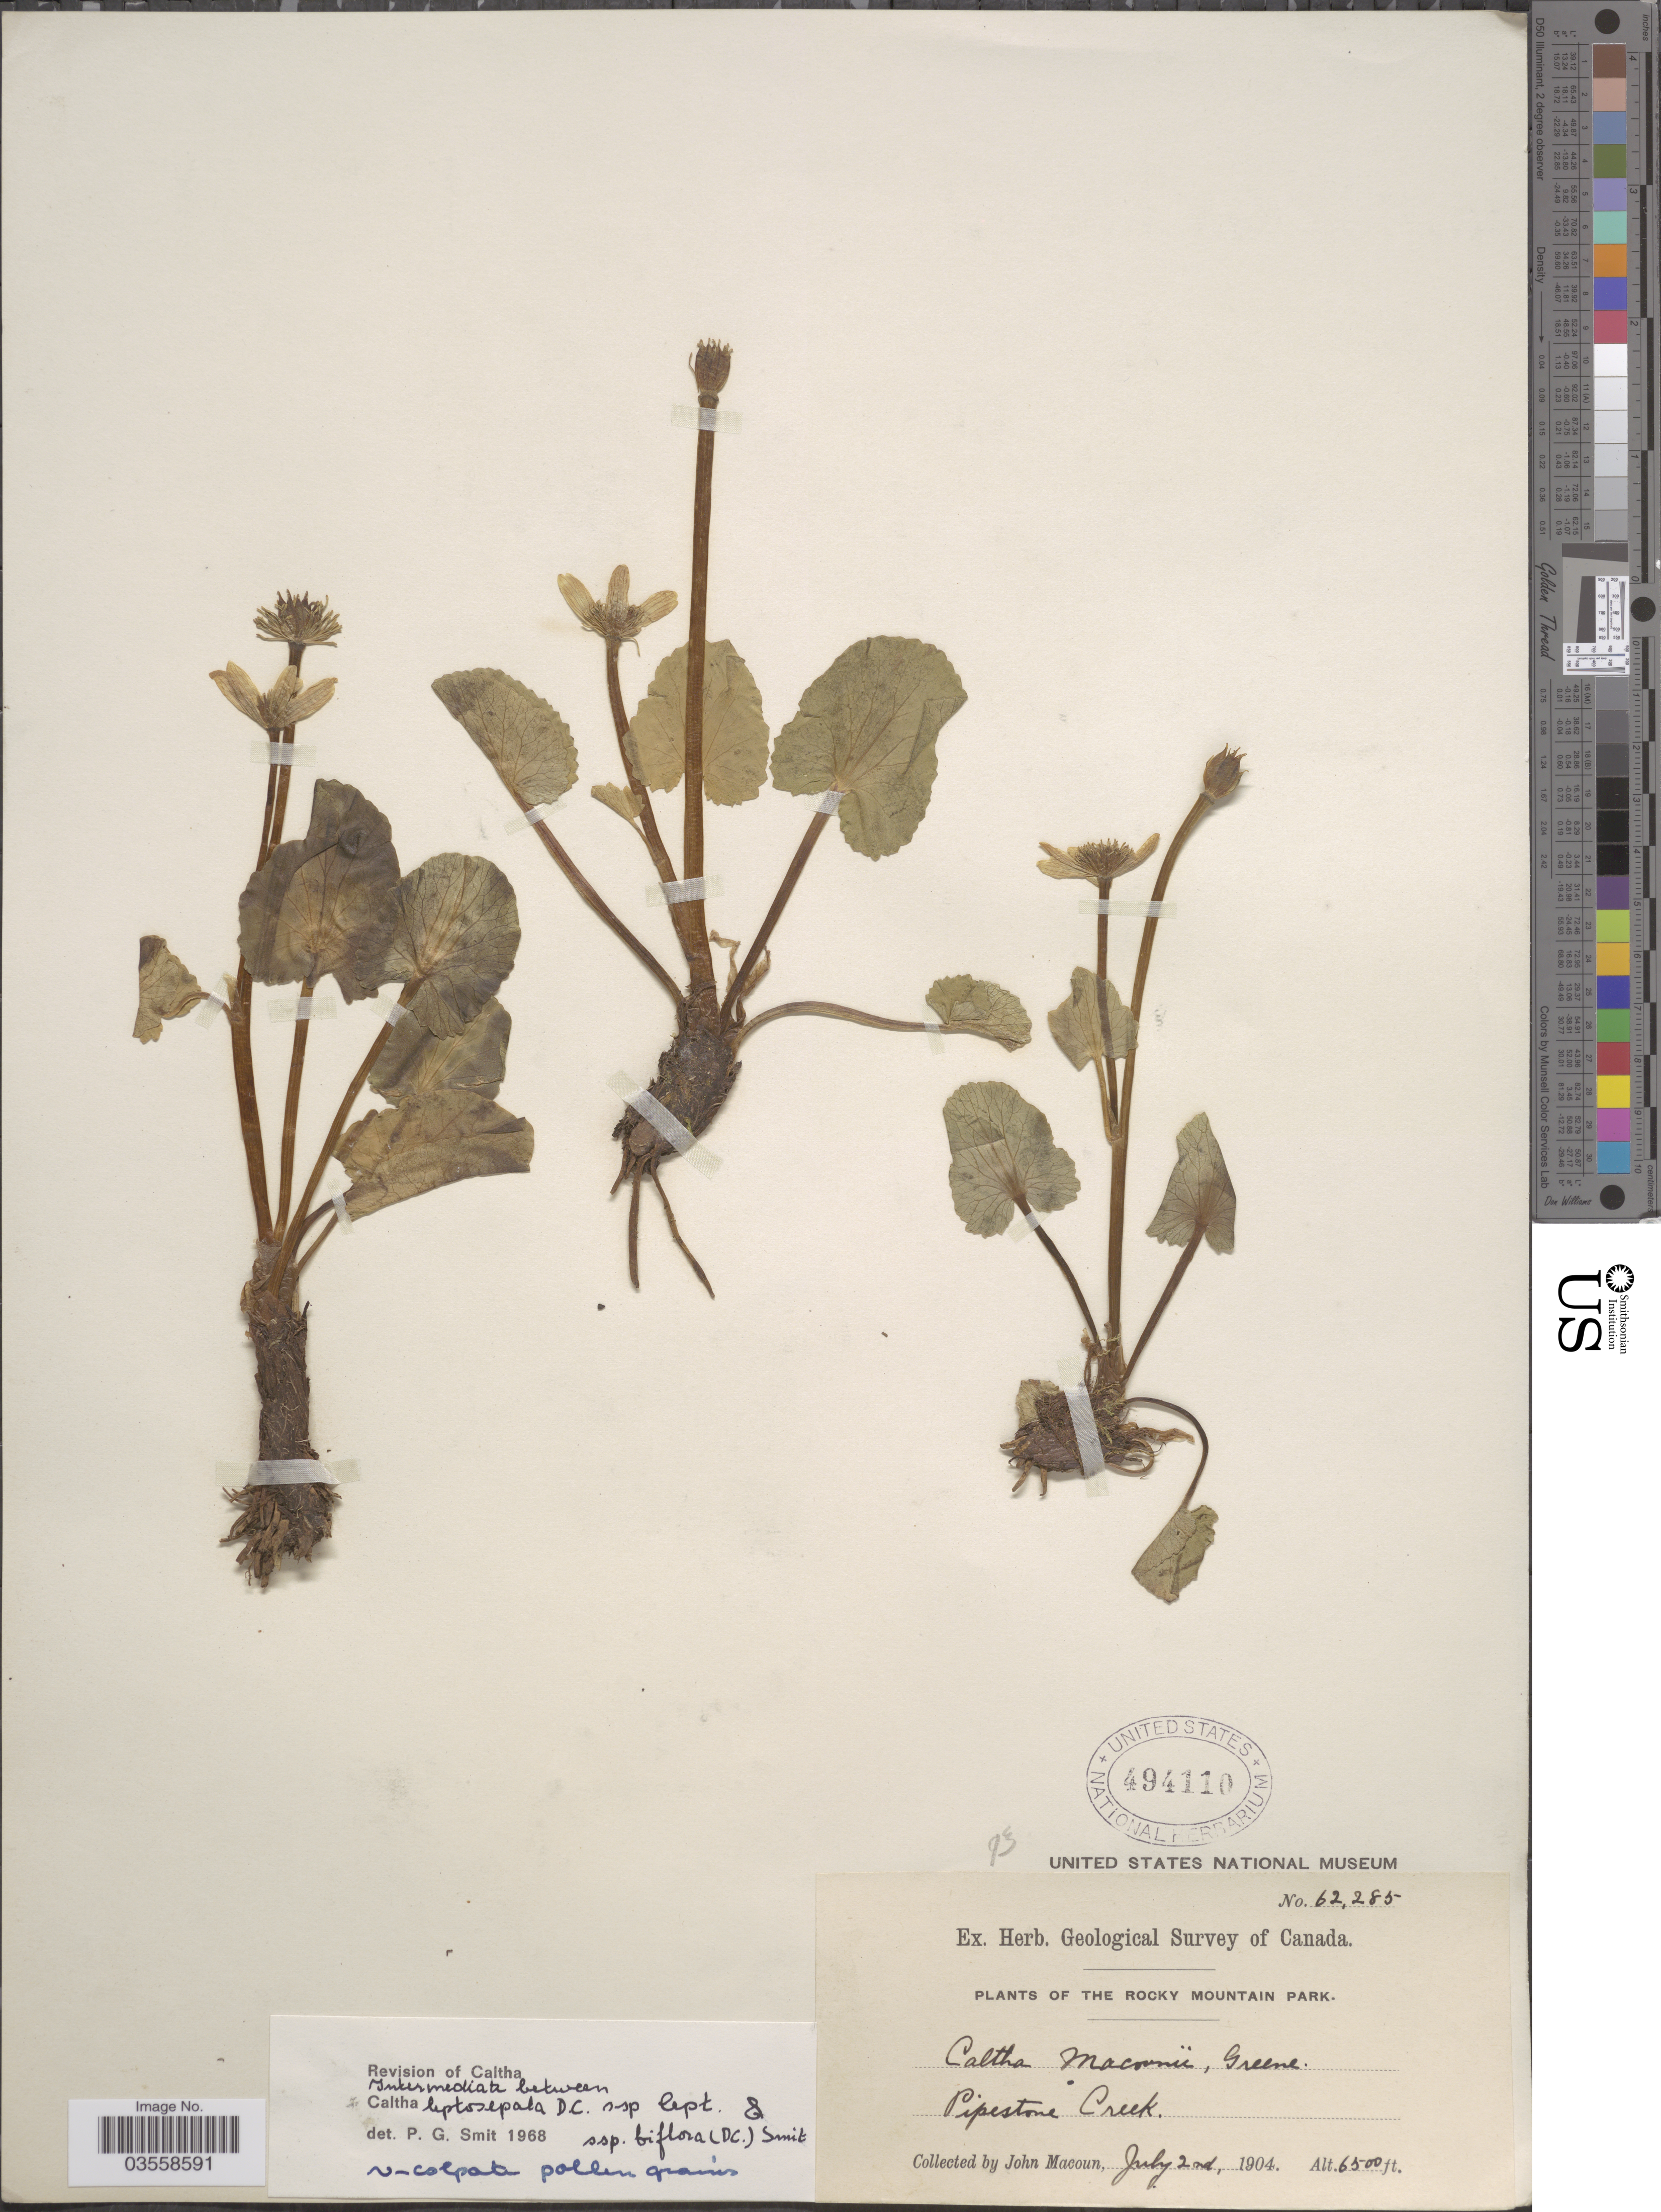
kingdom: Plantae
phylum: Tracheophyta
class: Magnoliopsida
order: Ranunculales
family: Ranunculaceae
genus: Caltha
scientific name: Caltha leptosepala subsp. biflora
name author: DC.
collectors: J. Macoun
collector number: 62285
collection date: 1904-07-02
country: Canada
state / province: Alberta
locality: The Rocky Mountain Park. Pipestone Creek.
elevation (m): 1981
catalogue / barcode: US 494110